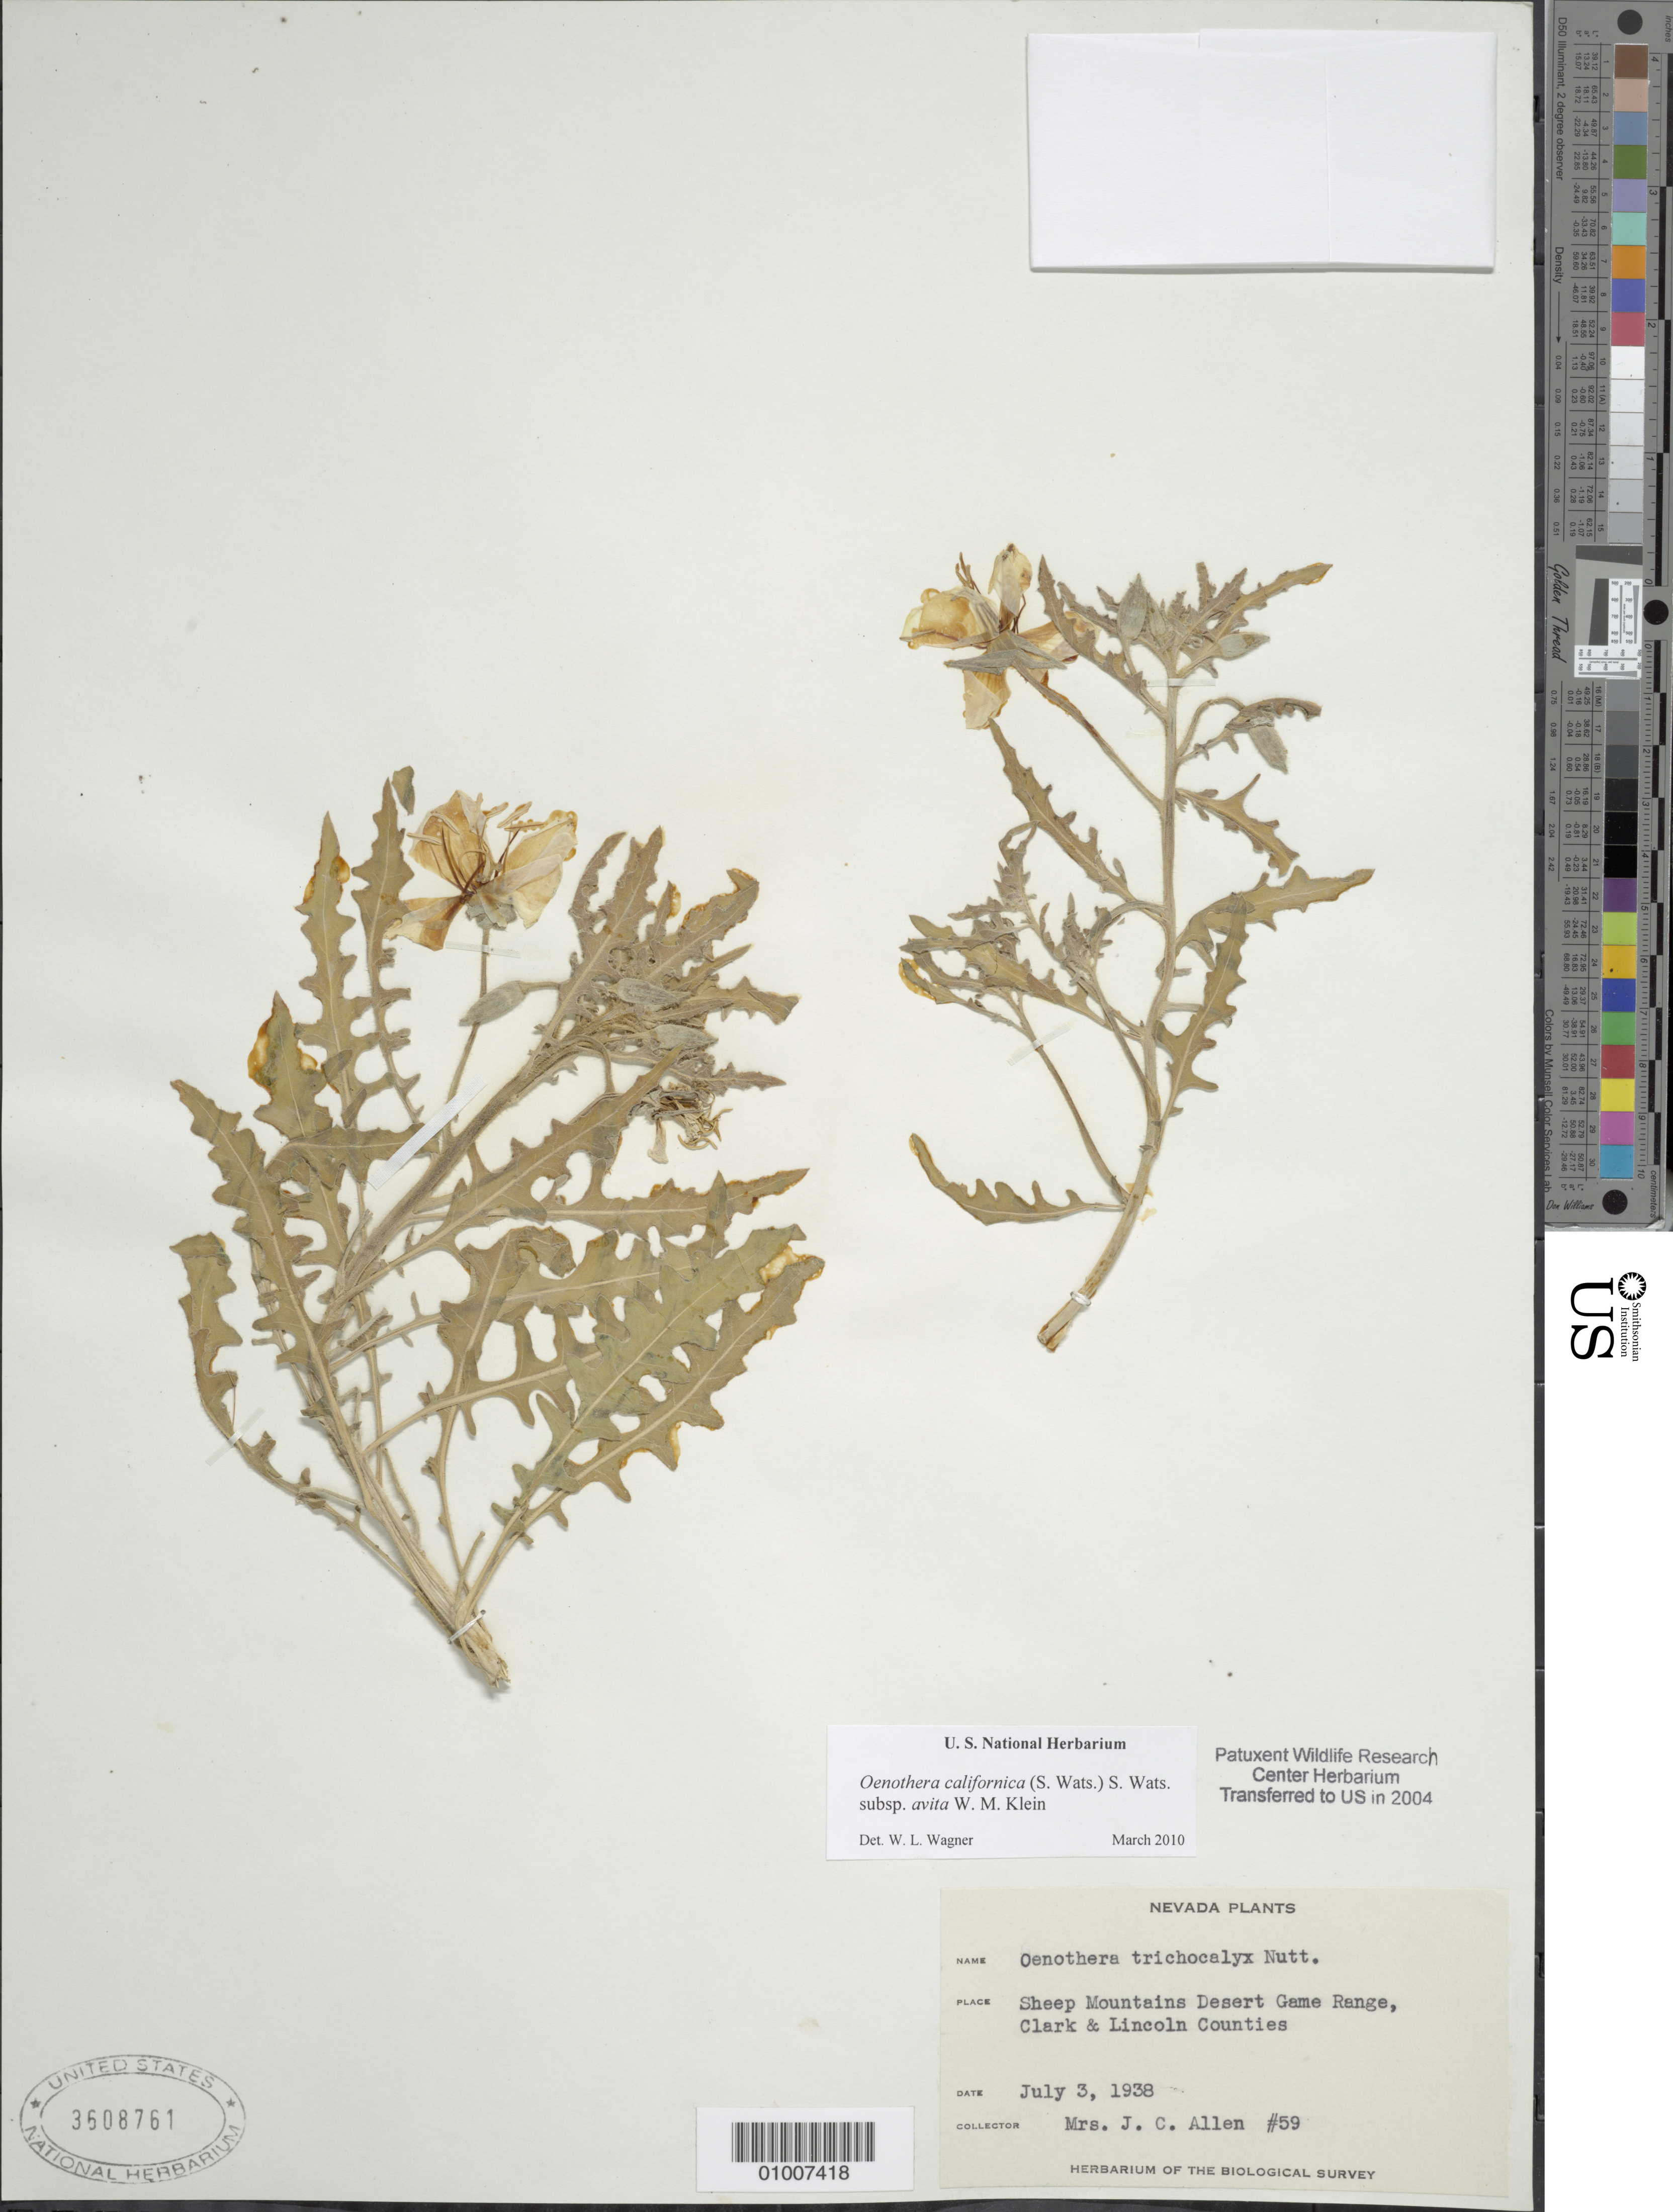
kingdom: Plantae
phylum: Tracheophyta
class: Magnoliopsida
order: Myrtales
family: Onagraceae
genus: Oenothera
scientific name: Oenothera avita subsp. avita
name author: (W.M. Klein) W.M. Klein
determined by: Wagner, W. L., (BOT), Smithsonian Institution - National Museum of Natural History (UNITED STATES)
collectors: Mrs. J. C. Allen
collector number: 59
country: United States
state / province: Nevada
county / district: Clark & Lincoln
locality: Sheep Mountains Desert Game Range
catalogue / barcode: US 3608761